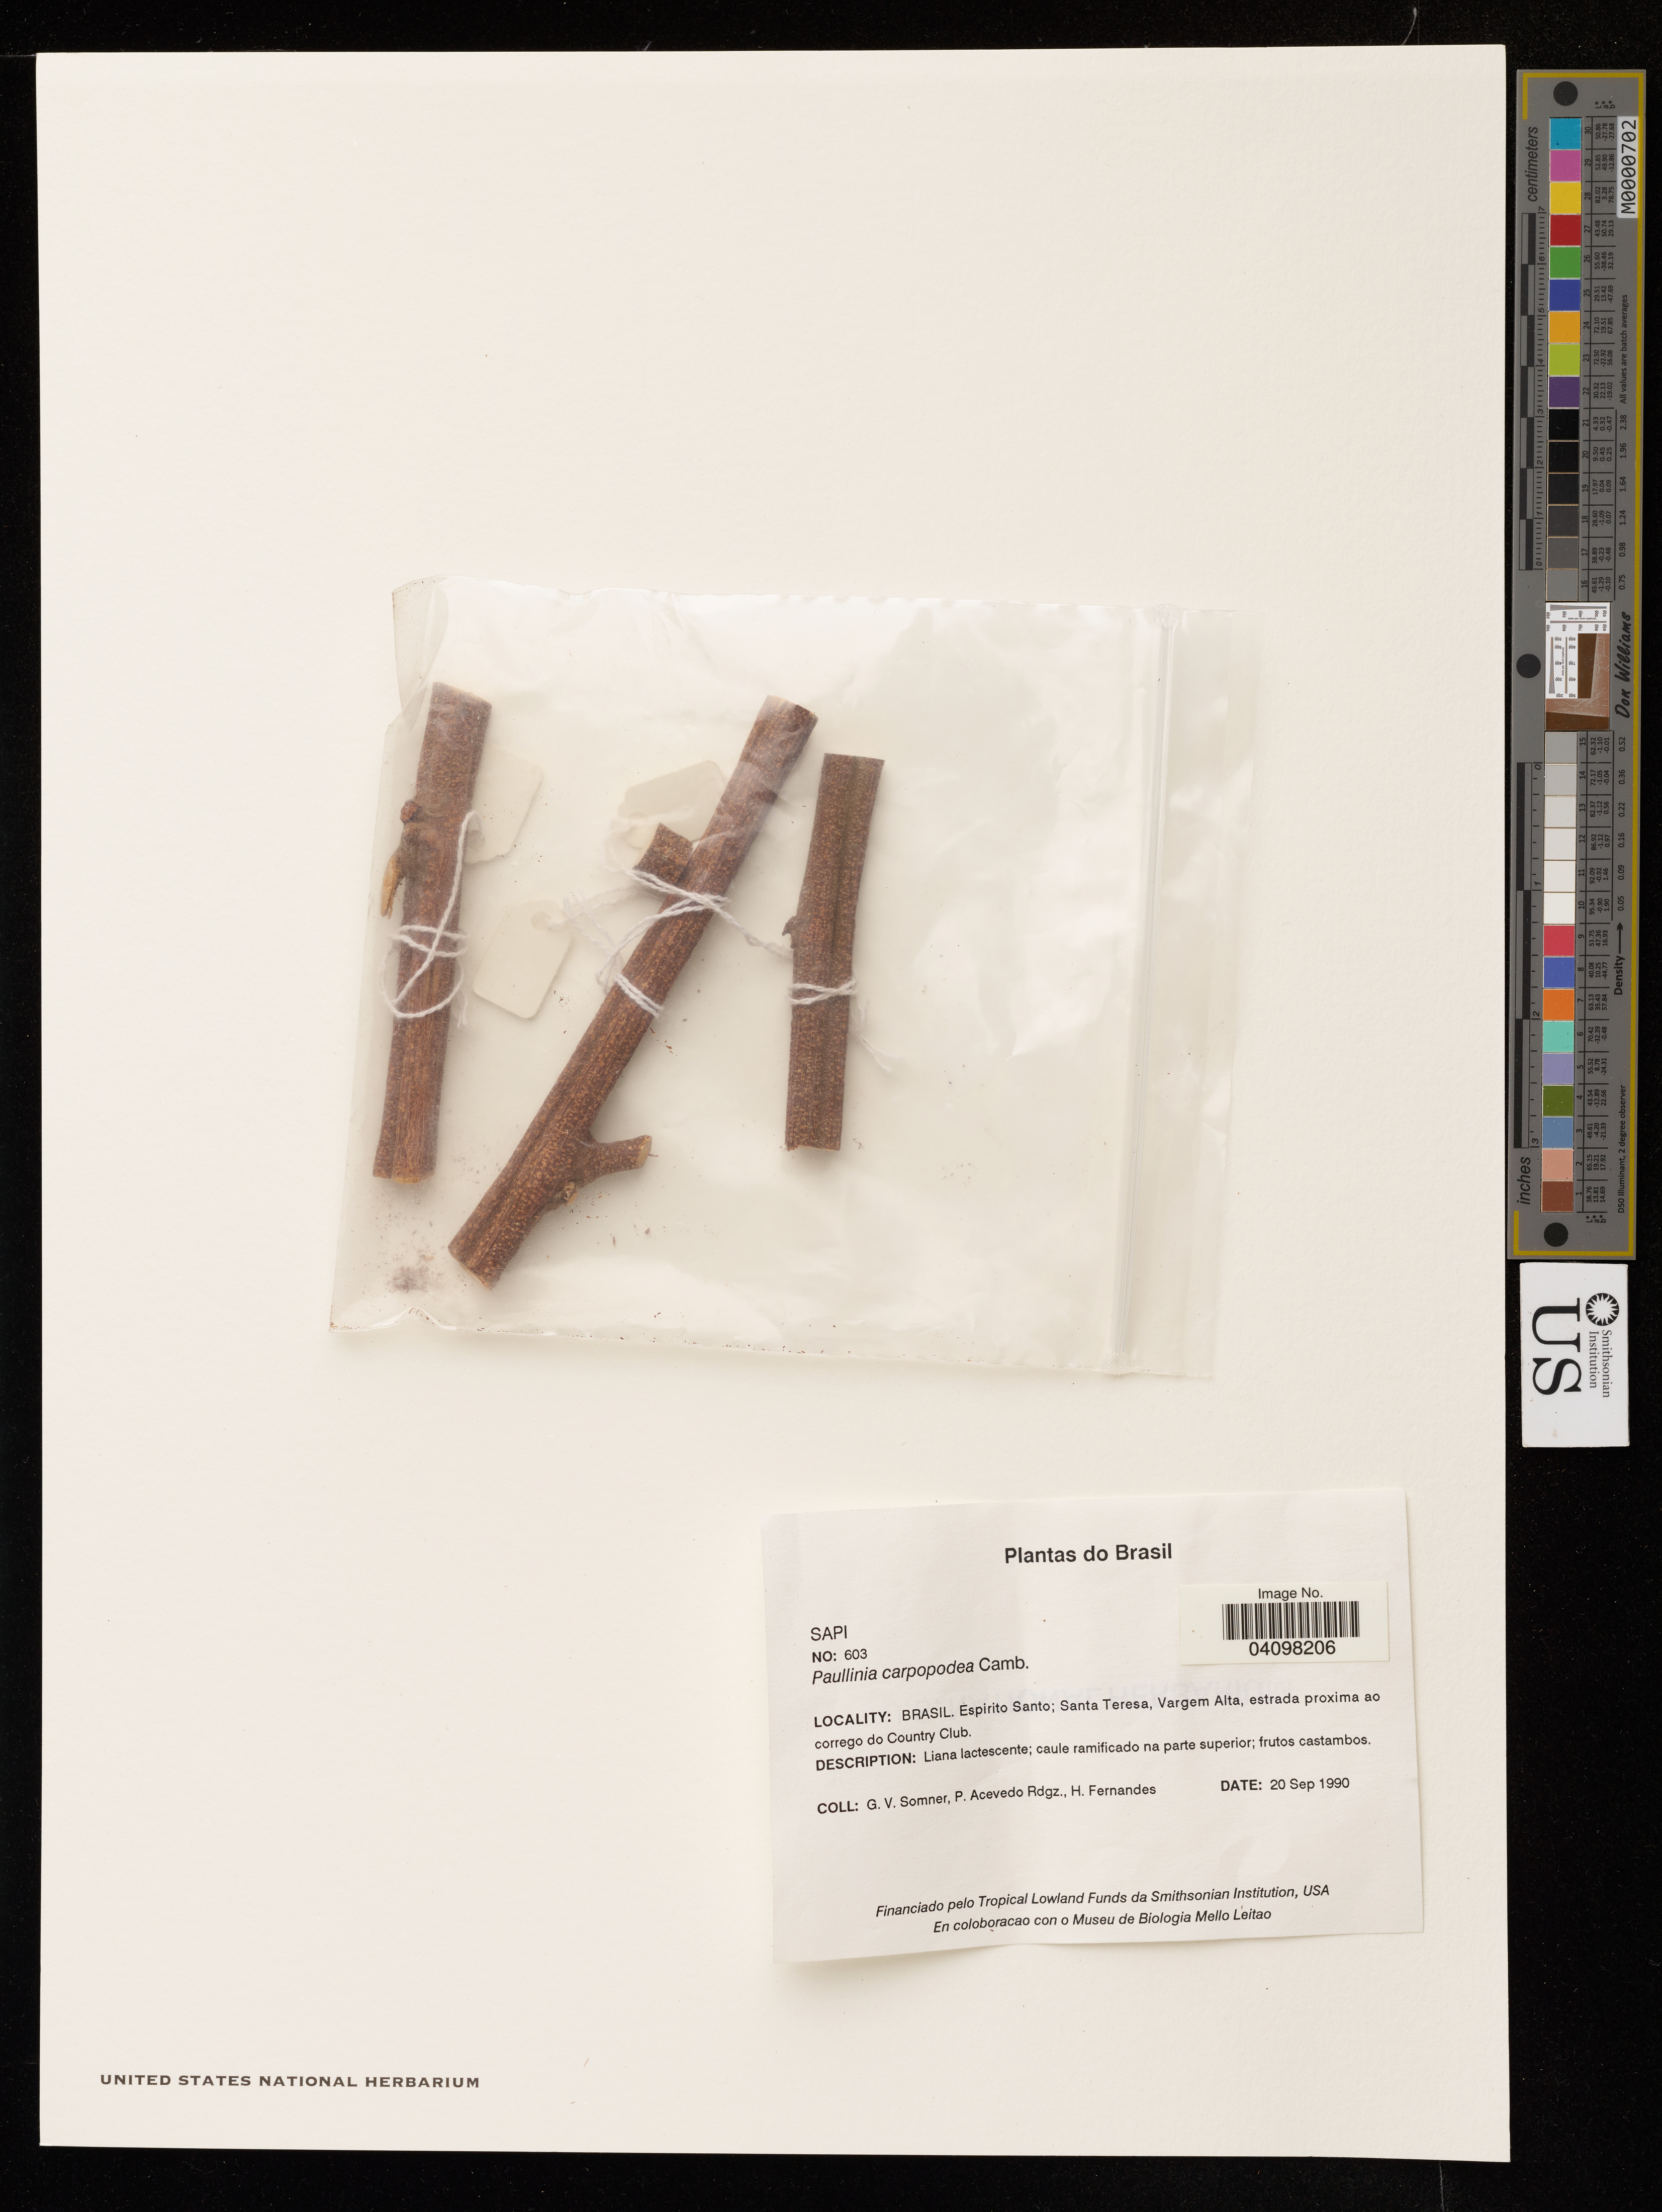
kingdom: Plantae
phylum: Tracheophyta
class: Magnoliopsida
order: Sapindales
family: Sapindaceae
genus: Paullinia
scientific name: Paullinia carpopodea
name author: Cambess.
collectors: G. V. Somner, P. Acevedo-Rodriguez & H. Fernandes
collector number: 603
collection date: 1990-09-20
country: Brazil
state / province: Espírito Santo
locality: Espirito Santo; Santa Teresa, Vargem Alta, estrada proxima ao corrego do Country Club.